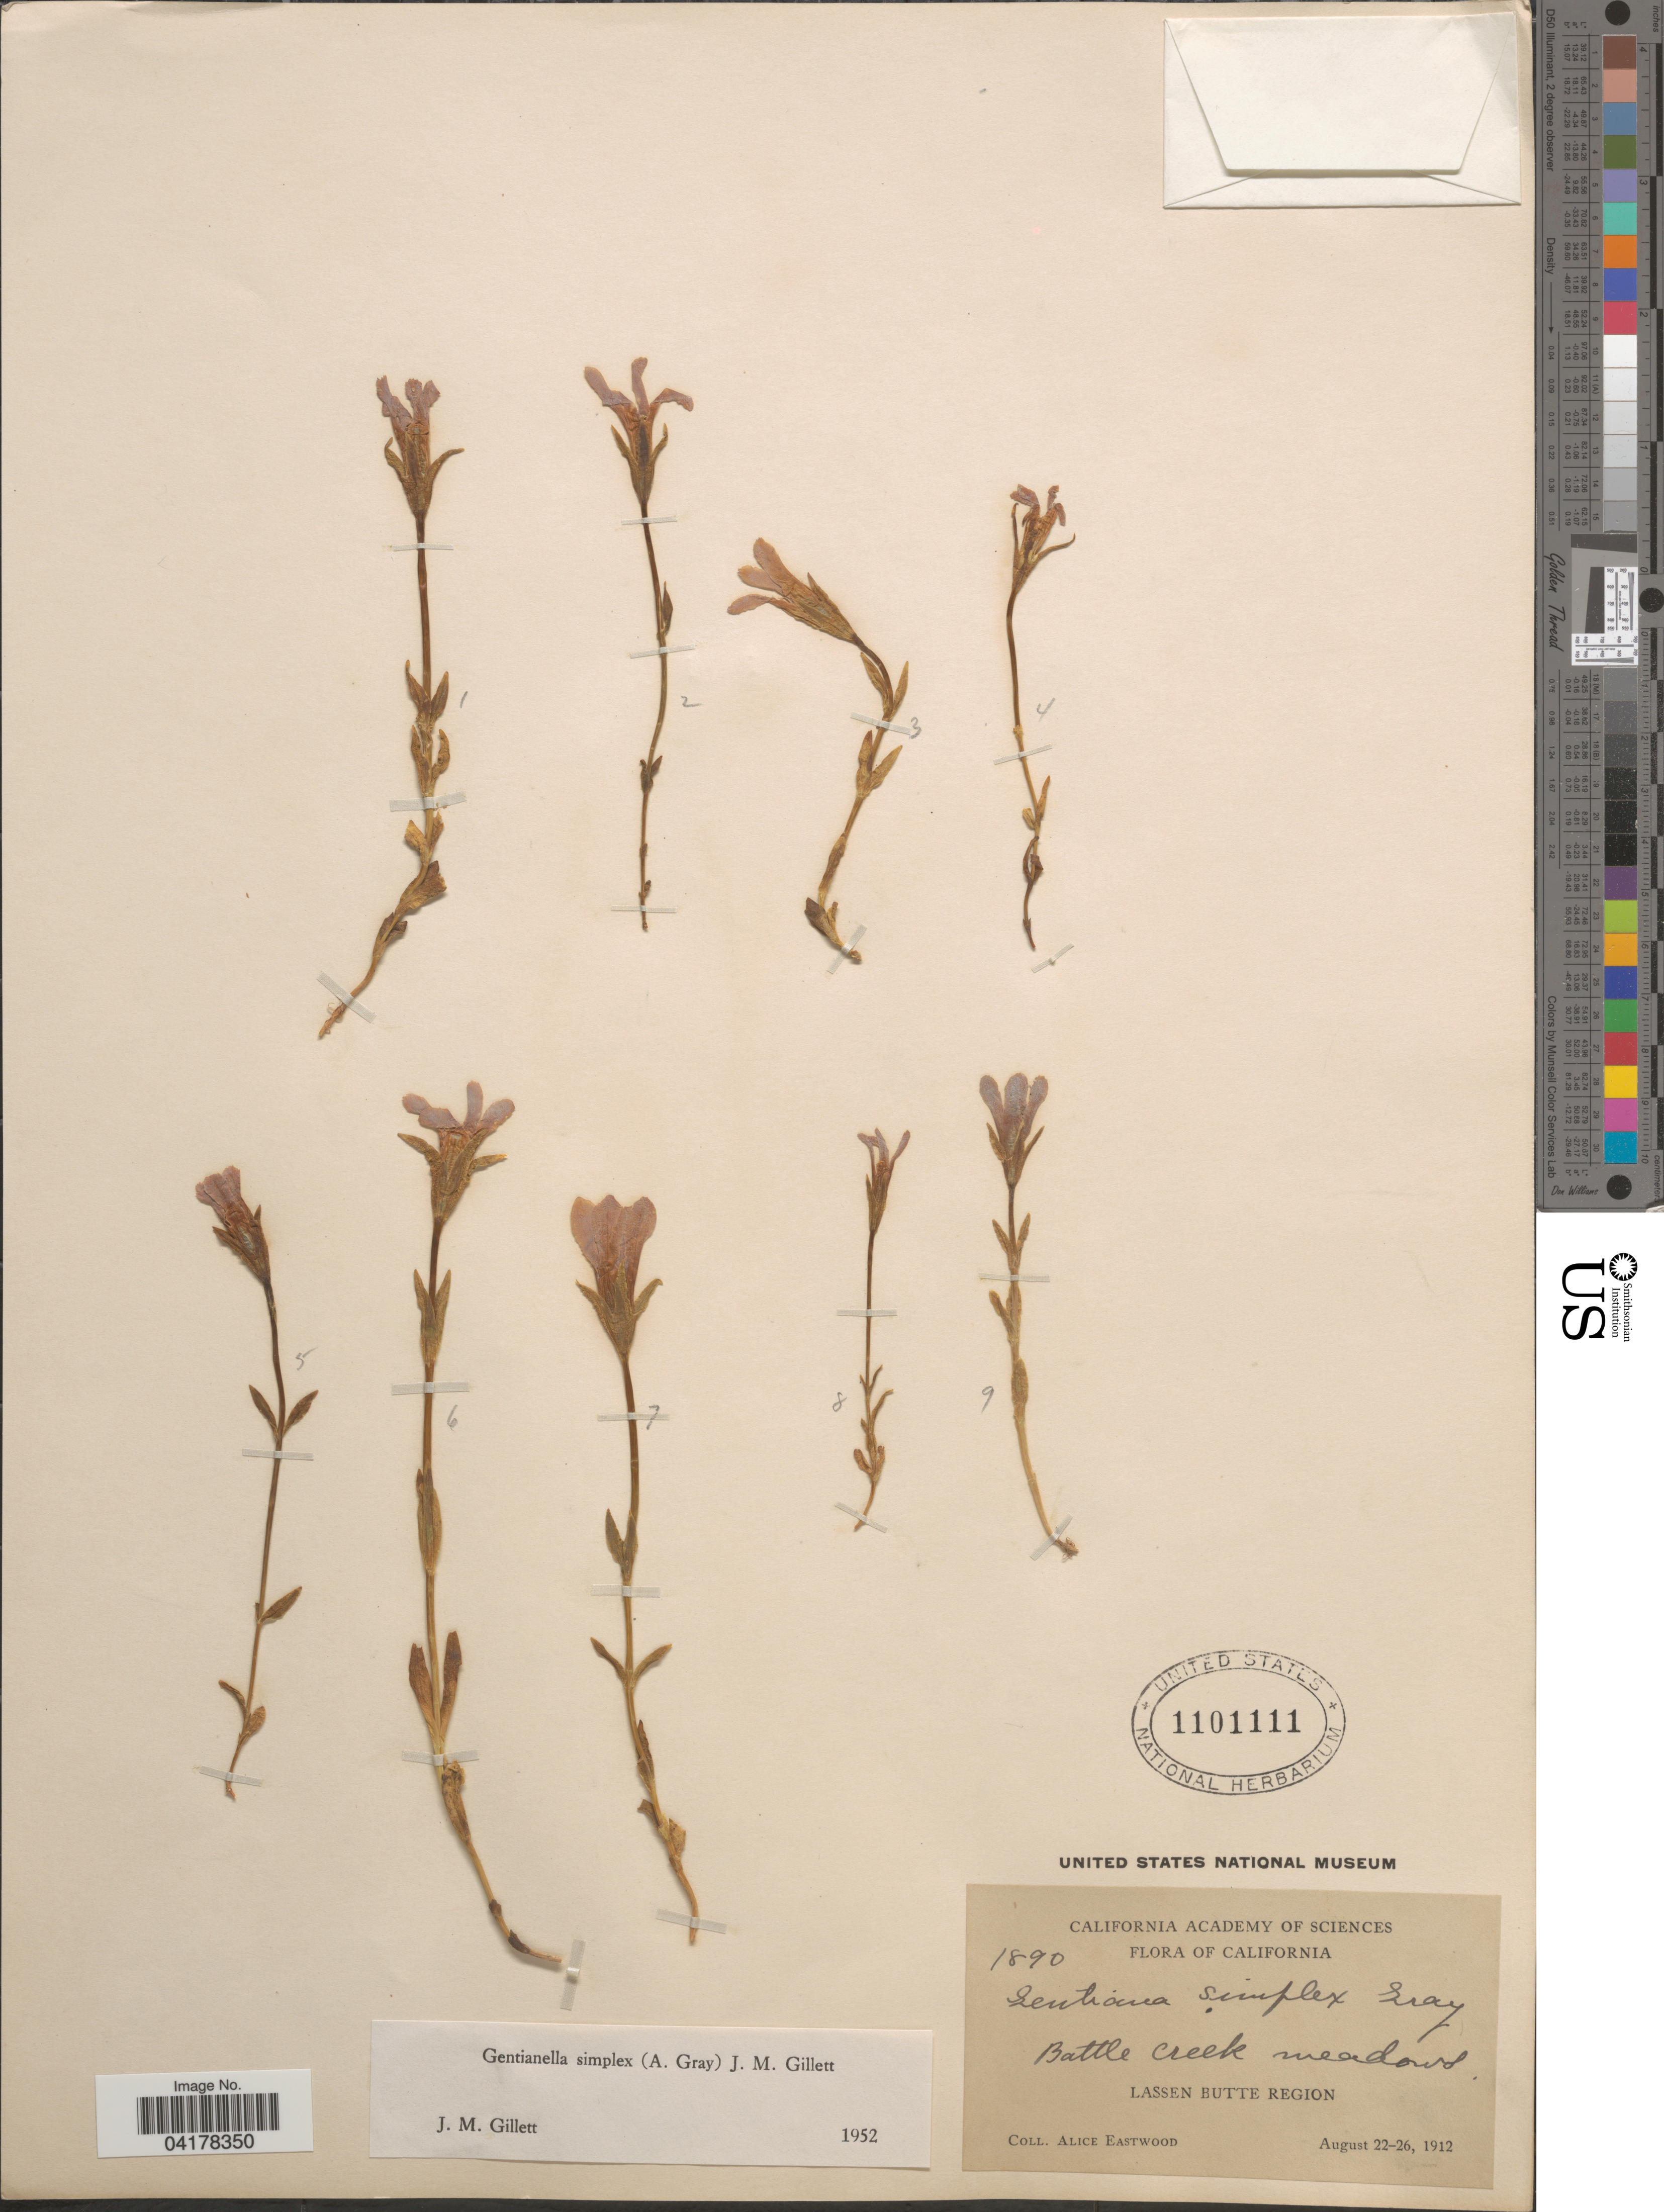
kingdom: Plantae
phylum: Tracheophyta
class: Magnoliopsida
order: Gentianales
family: Gentianaceae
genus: Gentianella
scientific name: Gentianella simplex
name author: (A. Gray) J.M. Gillett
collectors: A. Eastwood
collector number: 1890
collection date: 1912-08-22/1912-08-26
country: United States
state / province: California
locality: Battle Creek meadows. Lassen Butte Region.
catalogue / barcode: US 1101111